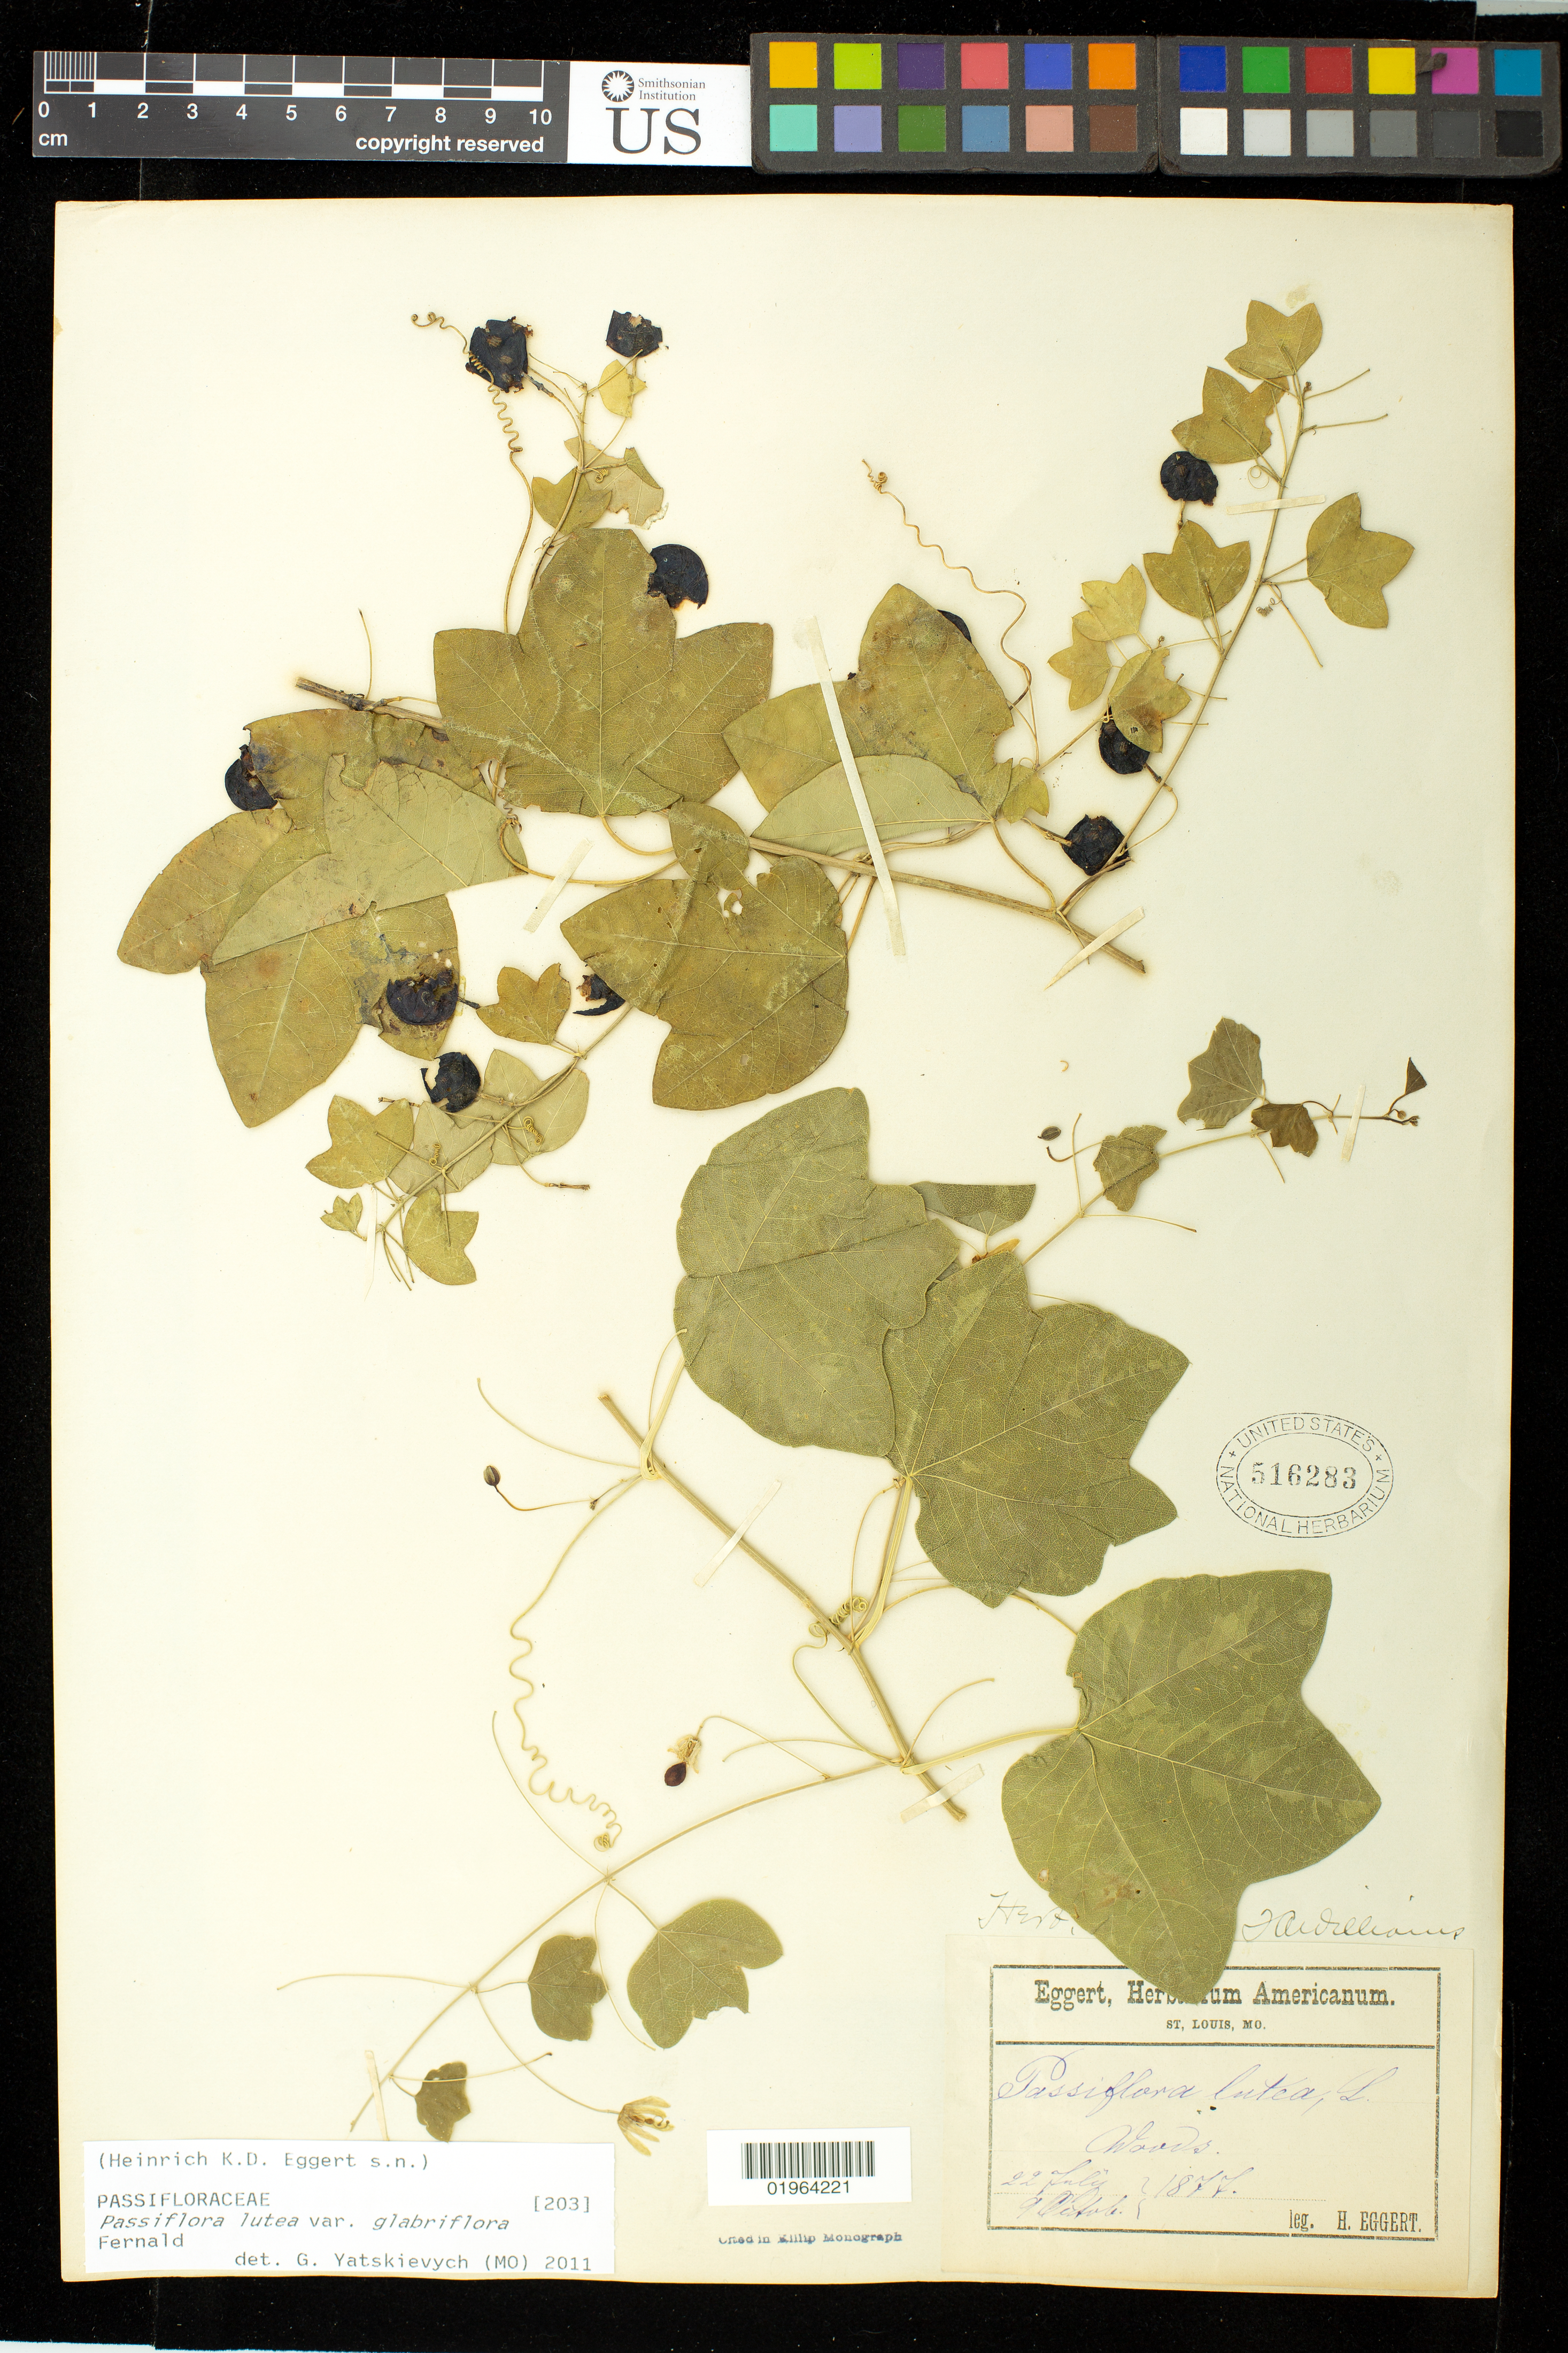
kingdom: Plantae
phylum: Tracheophyta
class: Magnoliopsida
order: Malpighiales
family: Passifloraceae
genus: Passiflora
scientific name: Passiflora lutea var. glabriflora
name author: Fernald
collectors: H. Eggert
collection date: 1877-07-22/1877-10-09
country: United States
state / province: Missouri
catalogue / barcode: US 516283